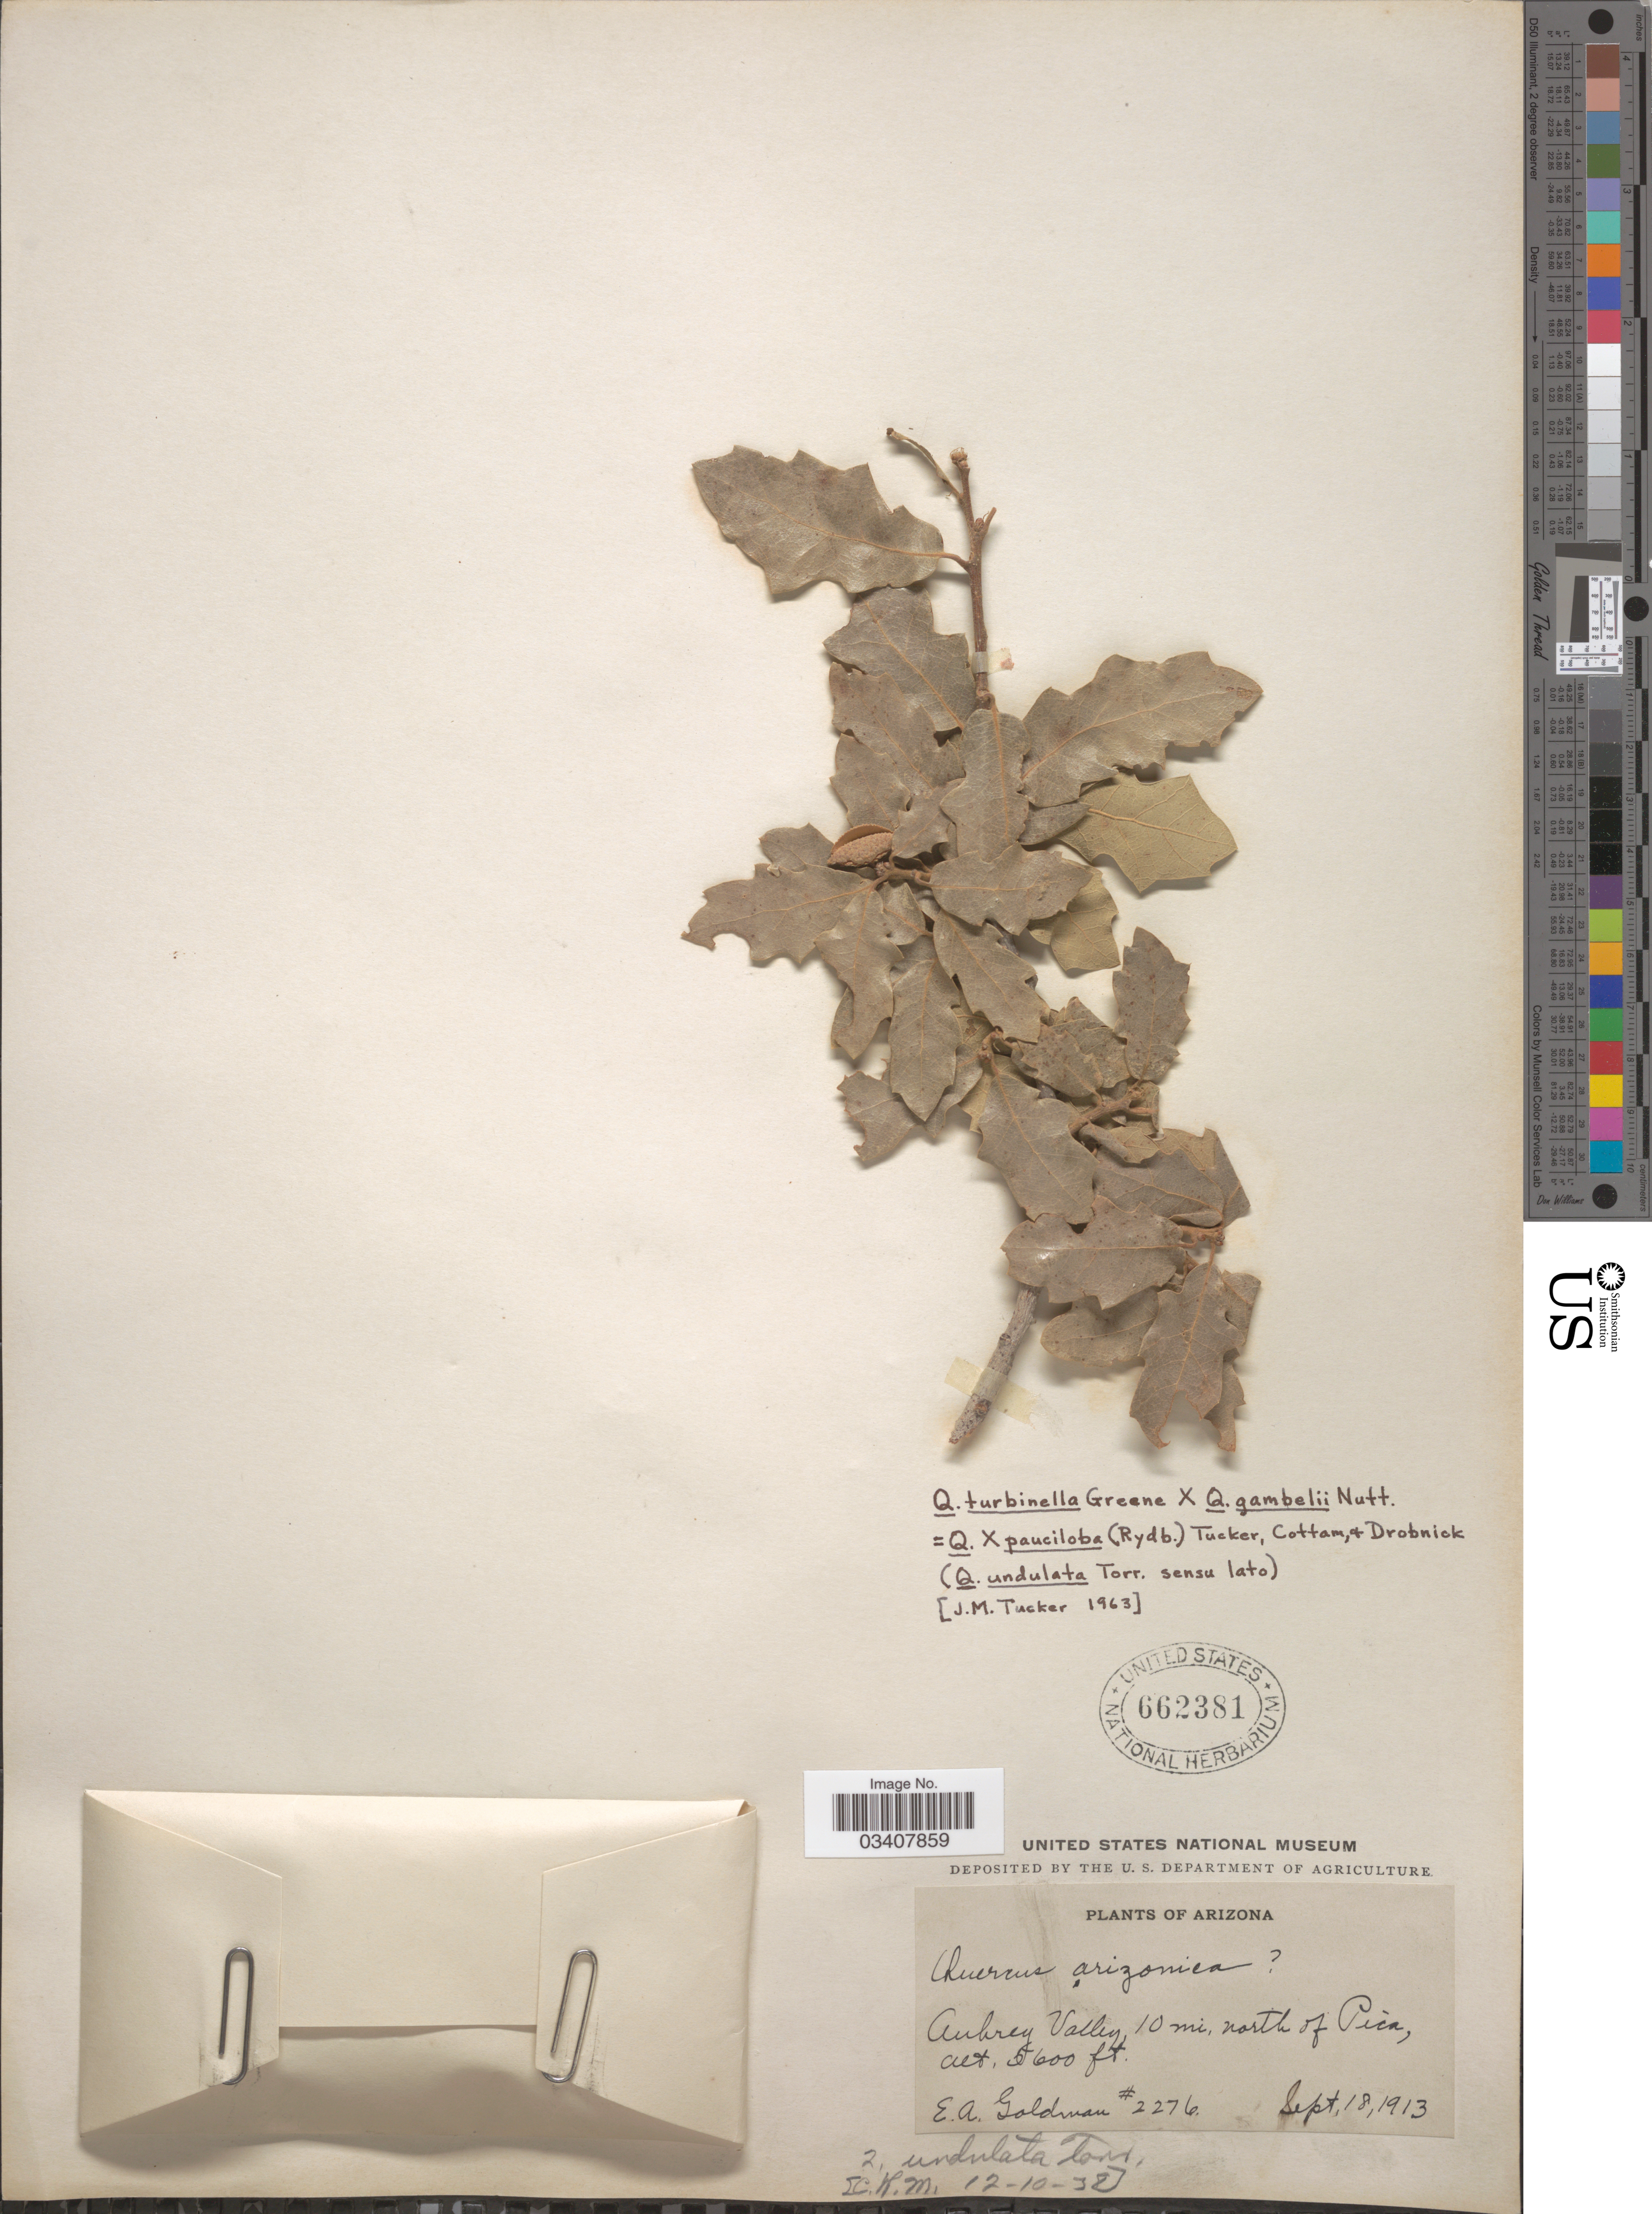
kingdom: Plantae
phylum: Tracheophyta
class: Magnoliopsida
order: Fagales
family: Fagaceae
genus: Quercus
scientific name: Quercus x pauciloba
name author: Rydb.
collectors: E. A. Goldman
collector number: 2276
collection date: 1913-09-18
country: United States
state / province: Arizona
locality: Aubrey Valley, 10 mi. north of Pica.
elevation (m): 1707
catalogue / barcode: US 662381